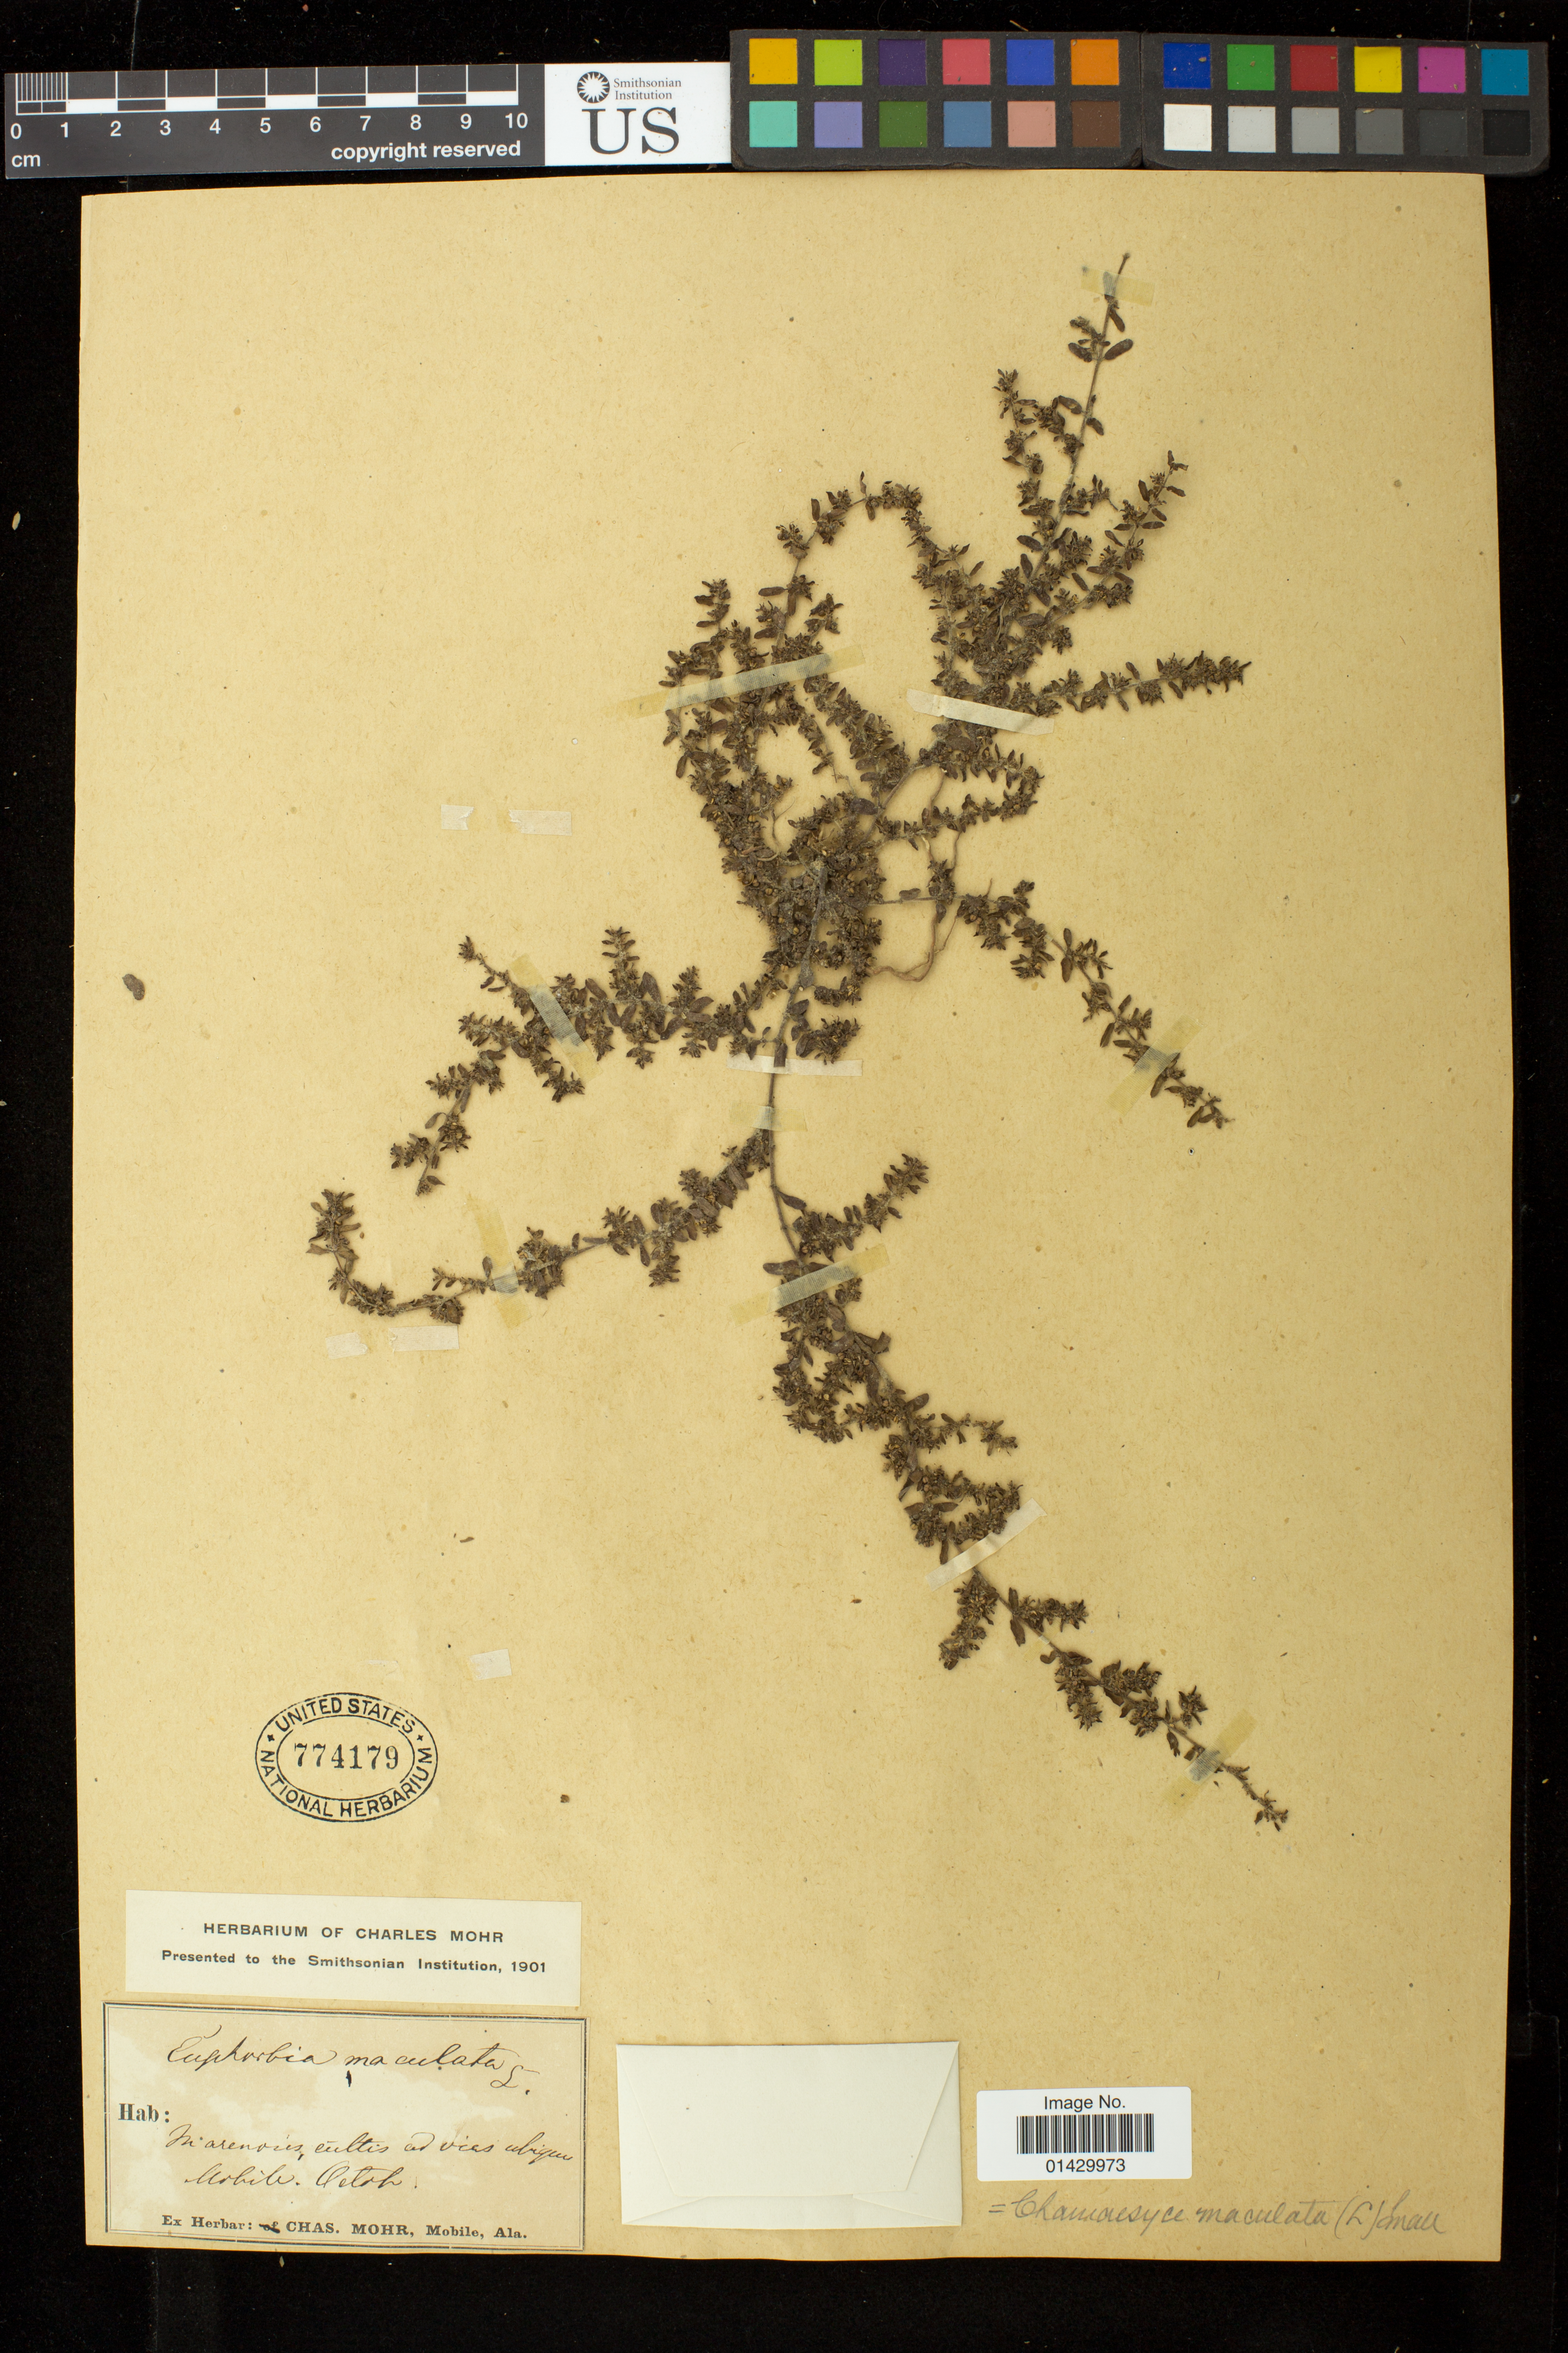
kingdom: Plantae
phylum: Tracheophyta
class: Magnoliopsida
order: Malpighiales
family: Euphorbiaceae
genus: Euphorbia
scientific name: Euphorbia maculata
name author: L.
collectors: C. T. Mohr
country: United States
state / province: Alabama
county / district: Mobile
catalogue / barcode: US 774179